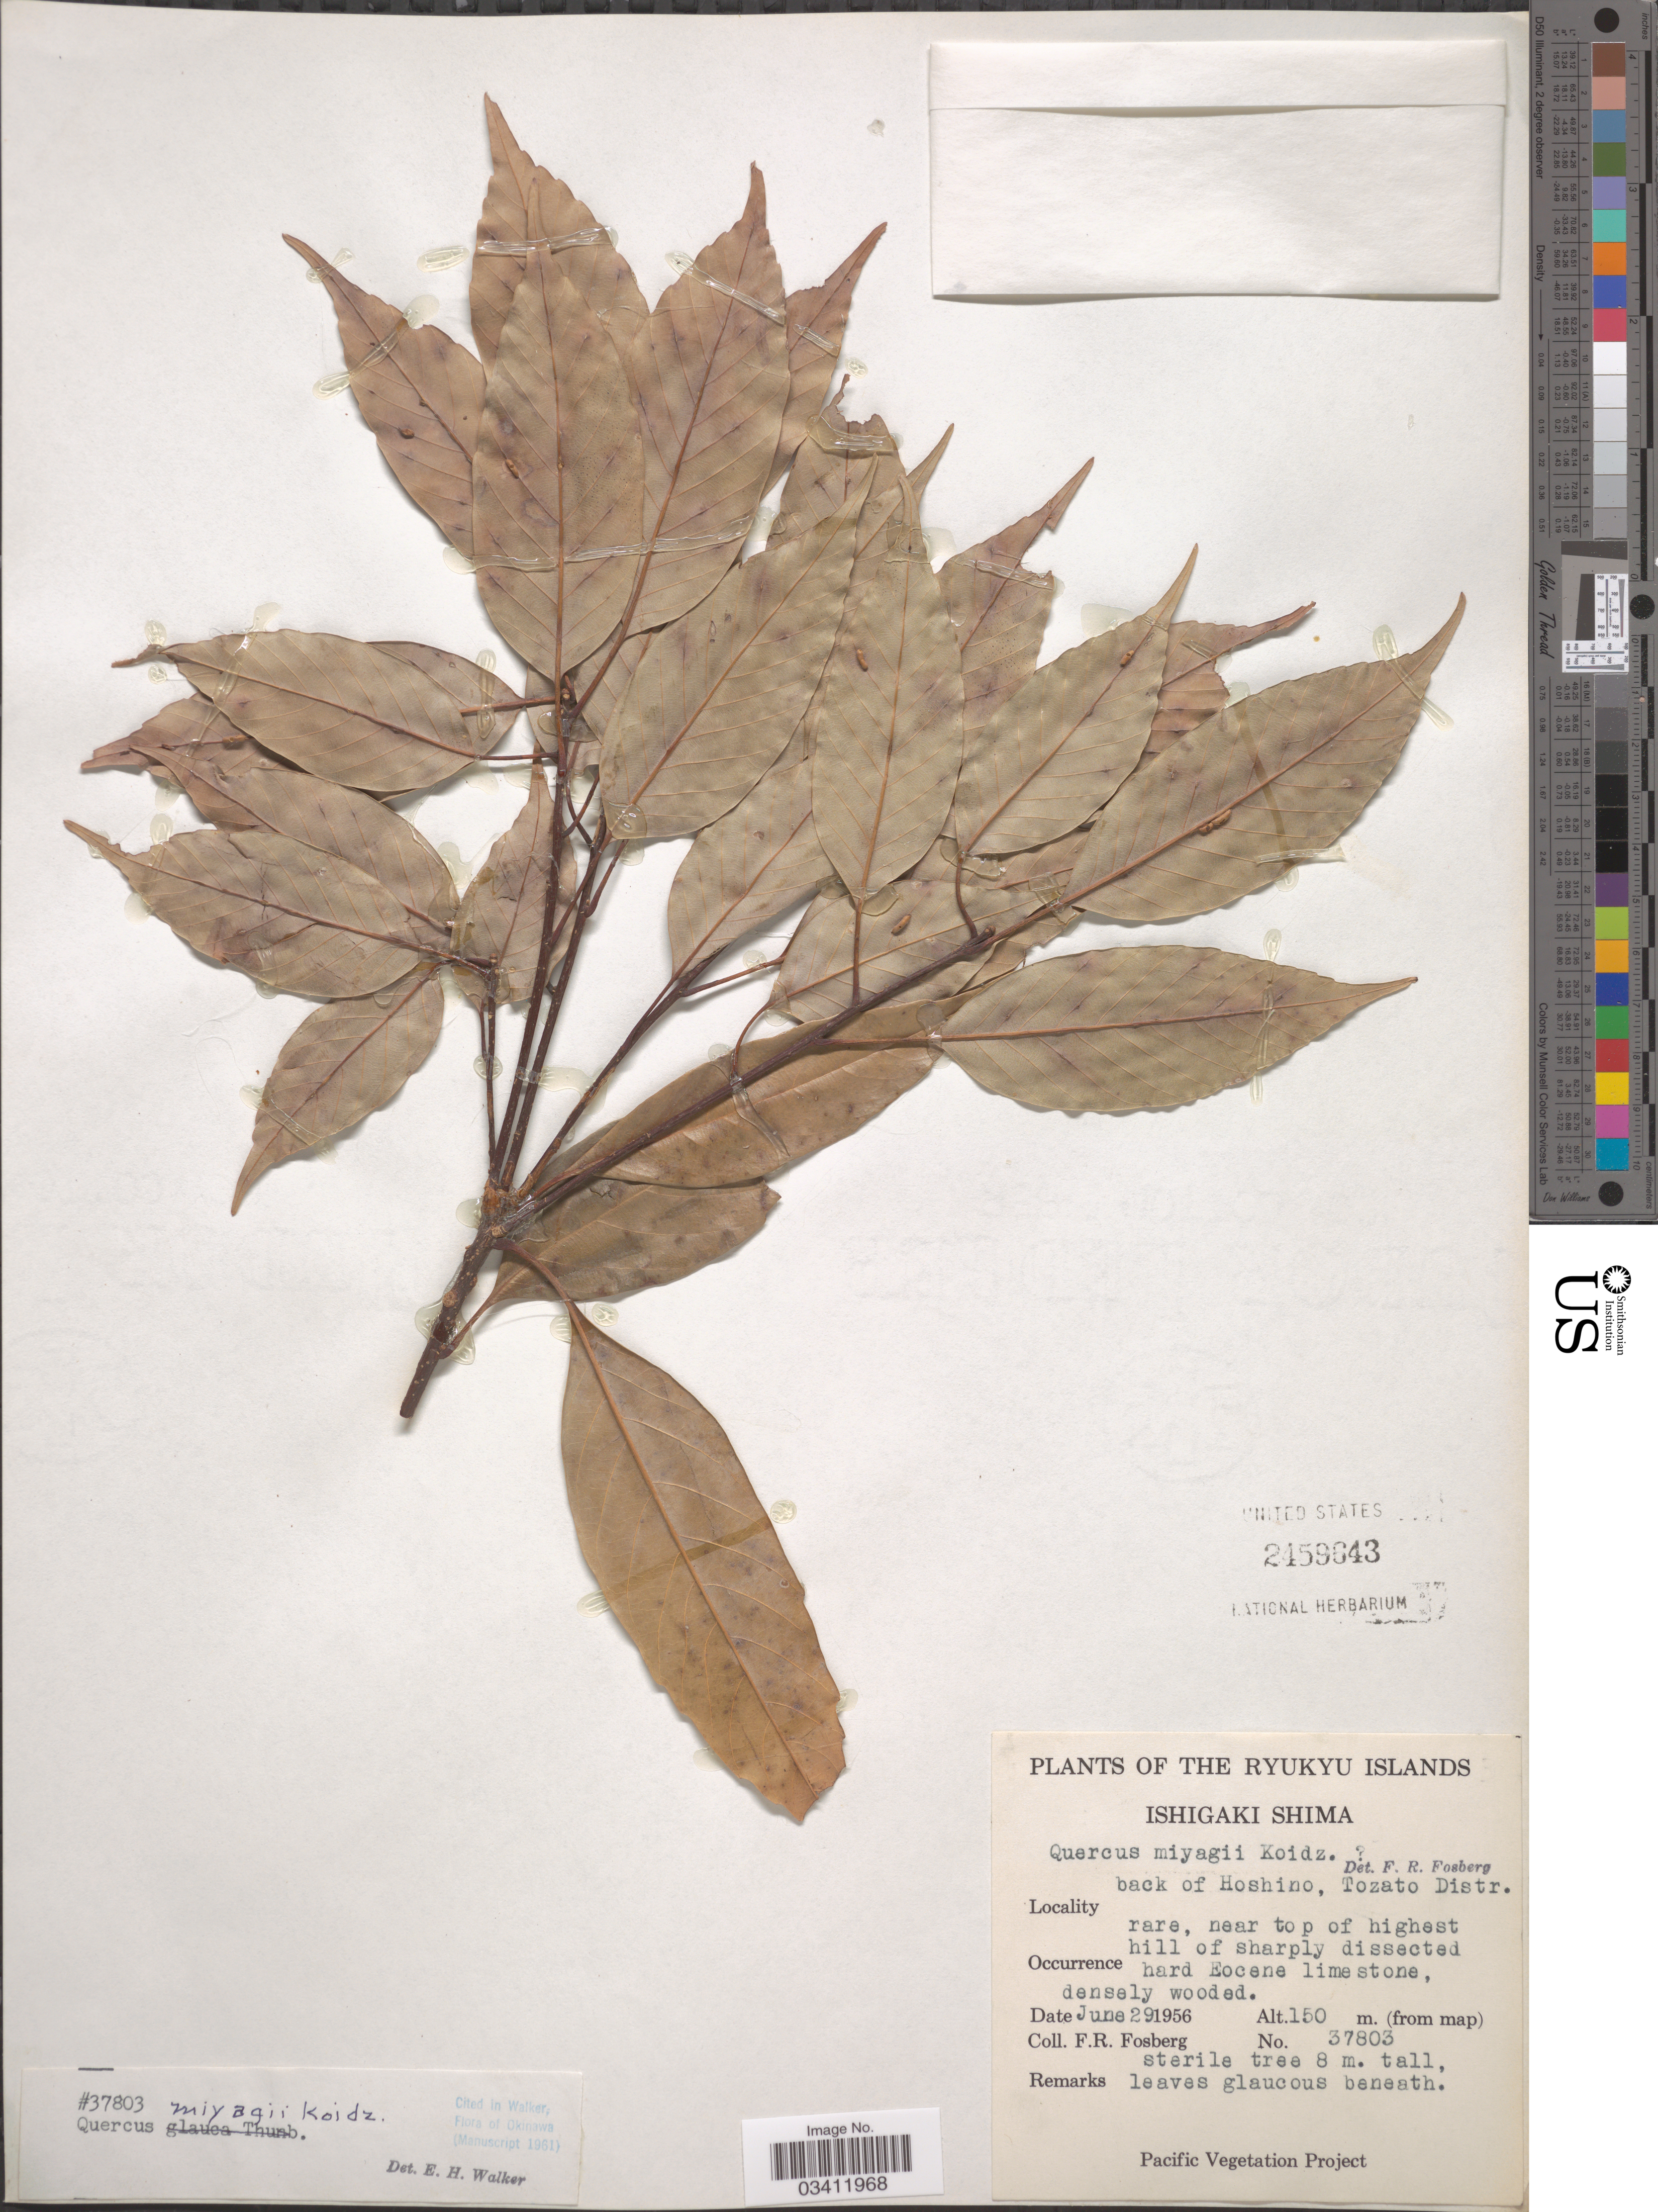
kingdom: Plantae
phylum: Tracheophyta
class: Magnoliopsida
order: Fagales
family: Fagaceae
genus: Quercus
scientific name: Quercus miyagii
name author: Koidz.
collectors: F. R. Fosberg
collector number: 37803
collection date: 1956-06-29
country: Japan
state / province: Okinawa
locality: The Ryukyu Islands. Ishigaki Shima. Back of Hoshino, Tozato Distr.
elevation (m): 150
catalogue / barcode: US 2459643